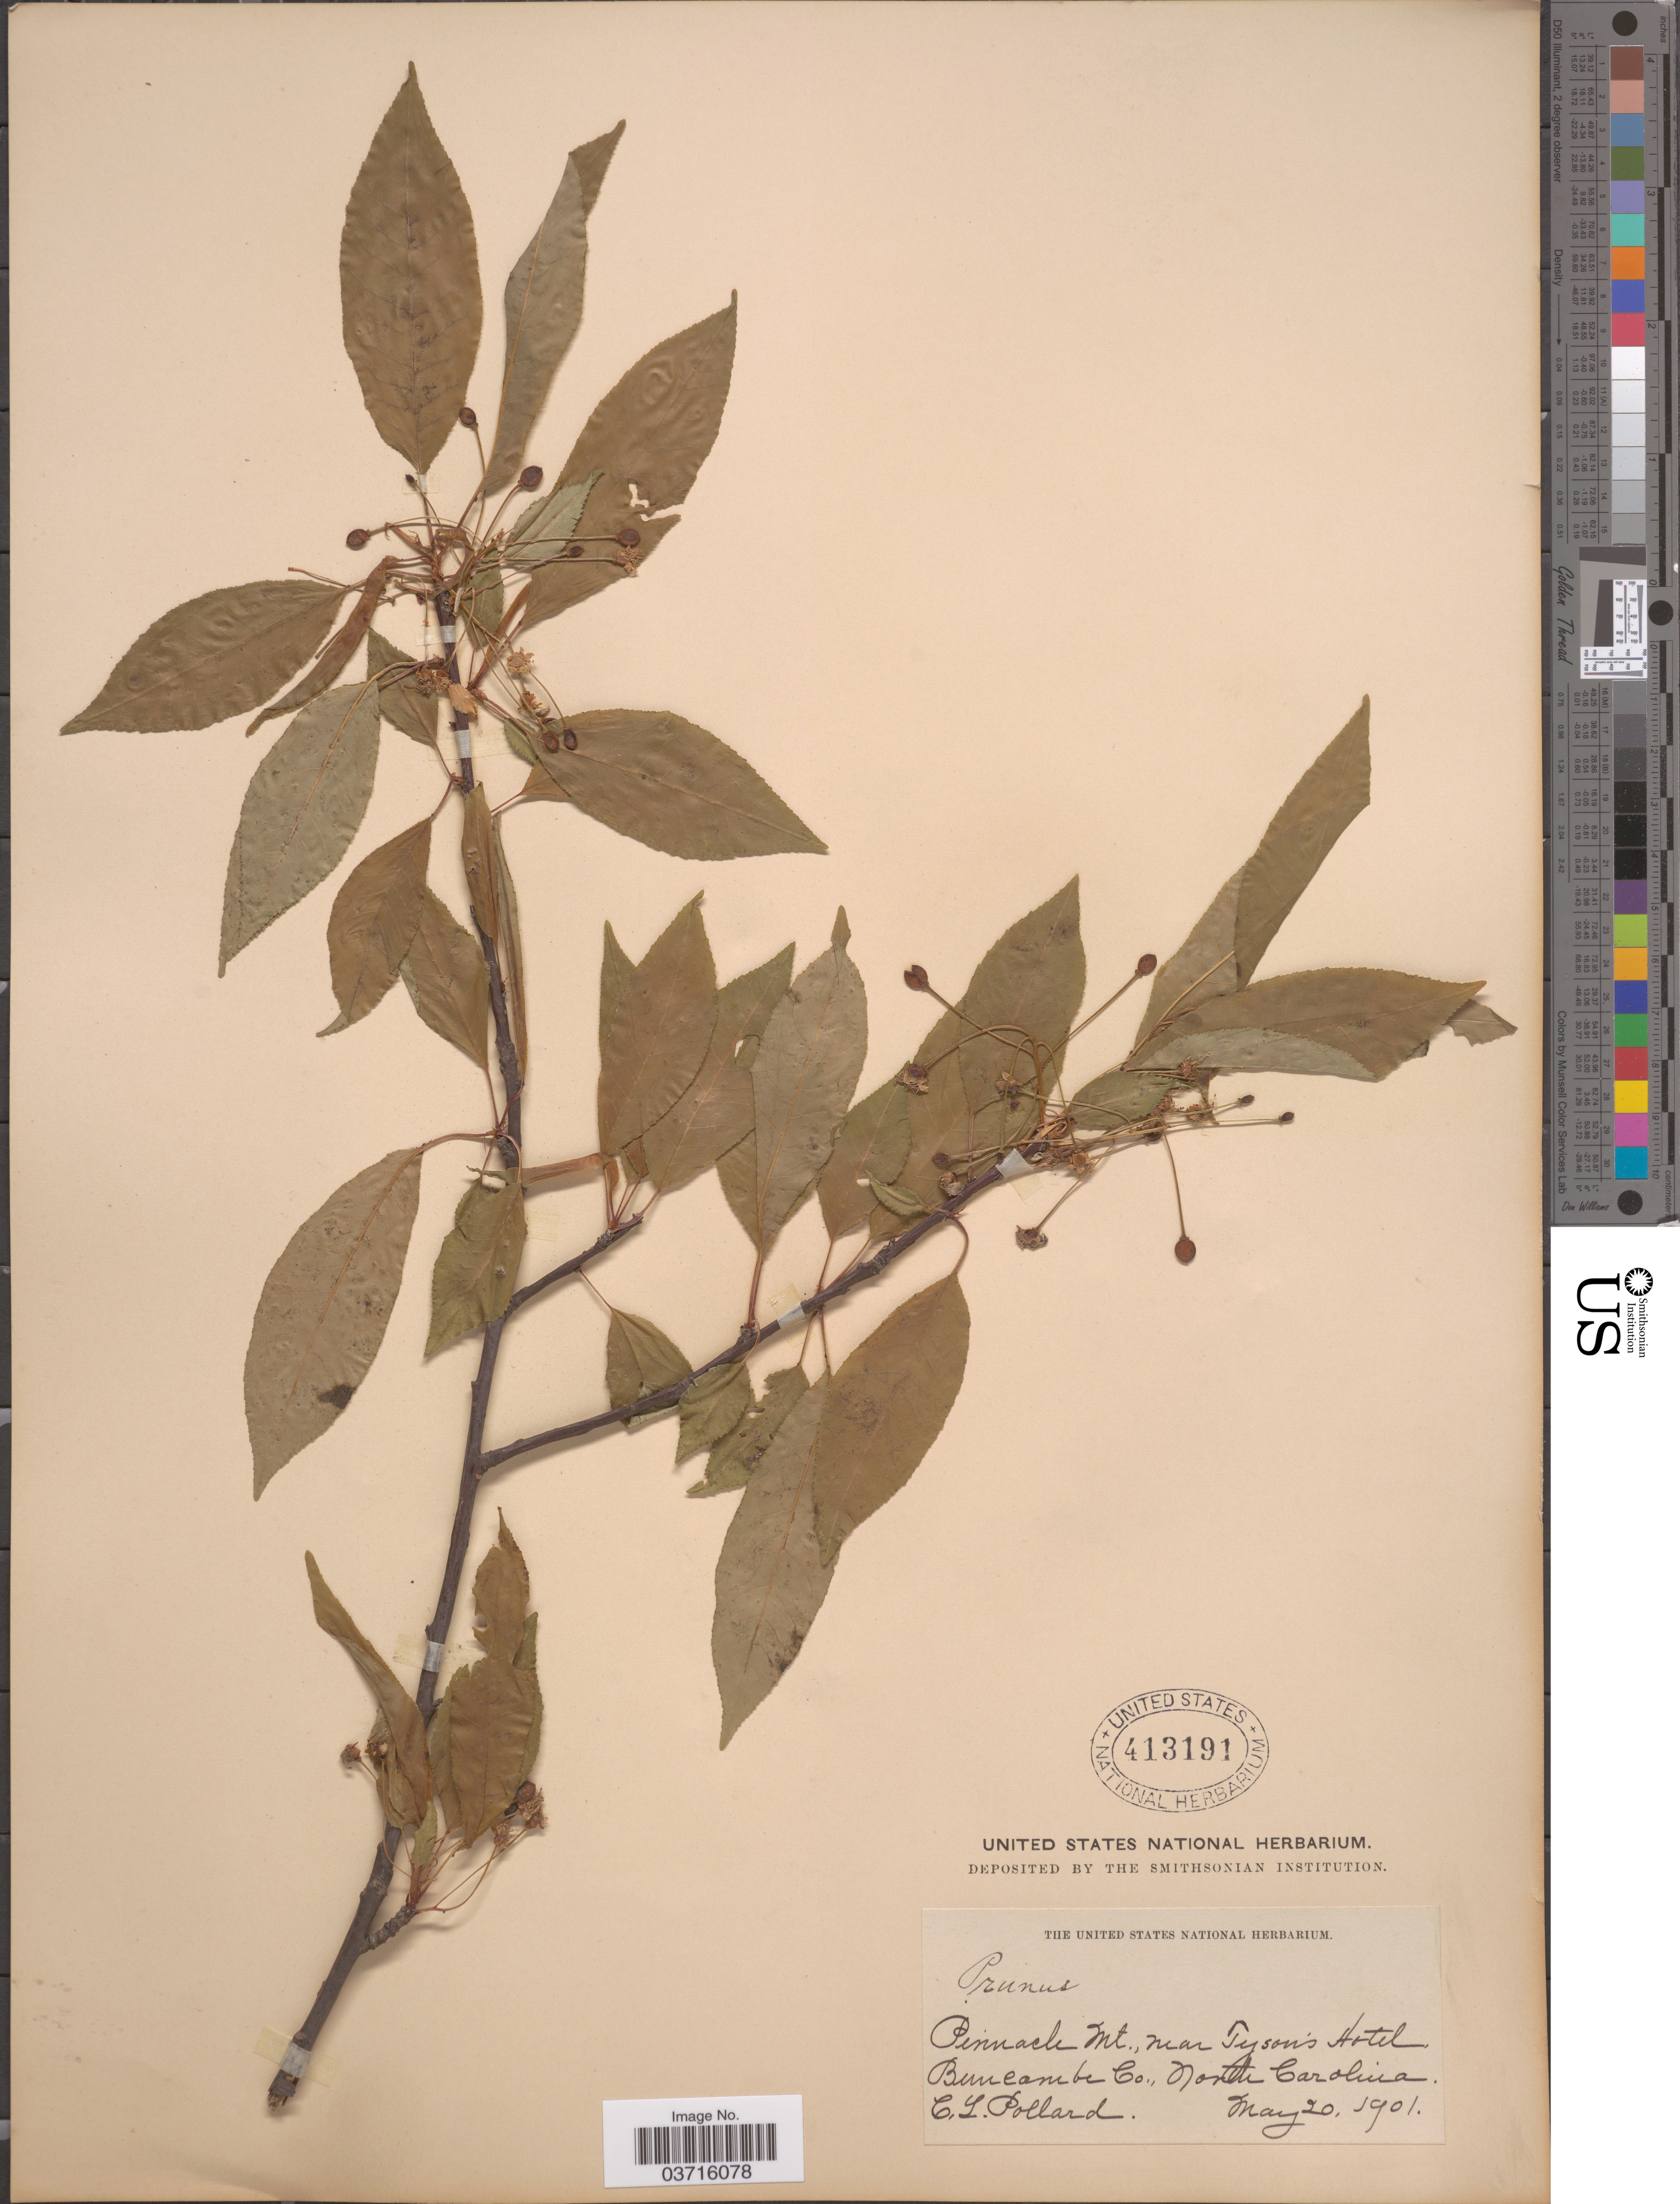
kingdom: Plantae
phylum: Tracheophyta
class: Magnoliopsida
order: Rosales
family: Rosaceae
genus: Prunus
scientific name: Prunus pensylvanica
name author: L. f.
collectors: C. L. Pollard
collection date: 1901-05-20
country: United States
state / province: North Carolina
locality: Pinnacle Mt., near Tyson's Hotel, Buncombe Co.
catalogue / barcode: US 413191